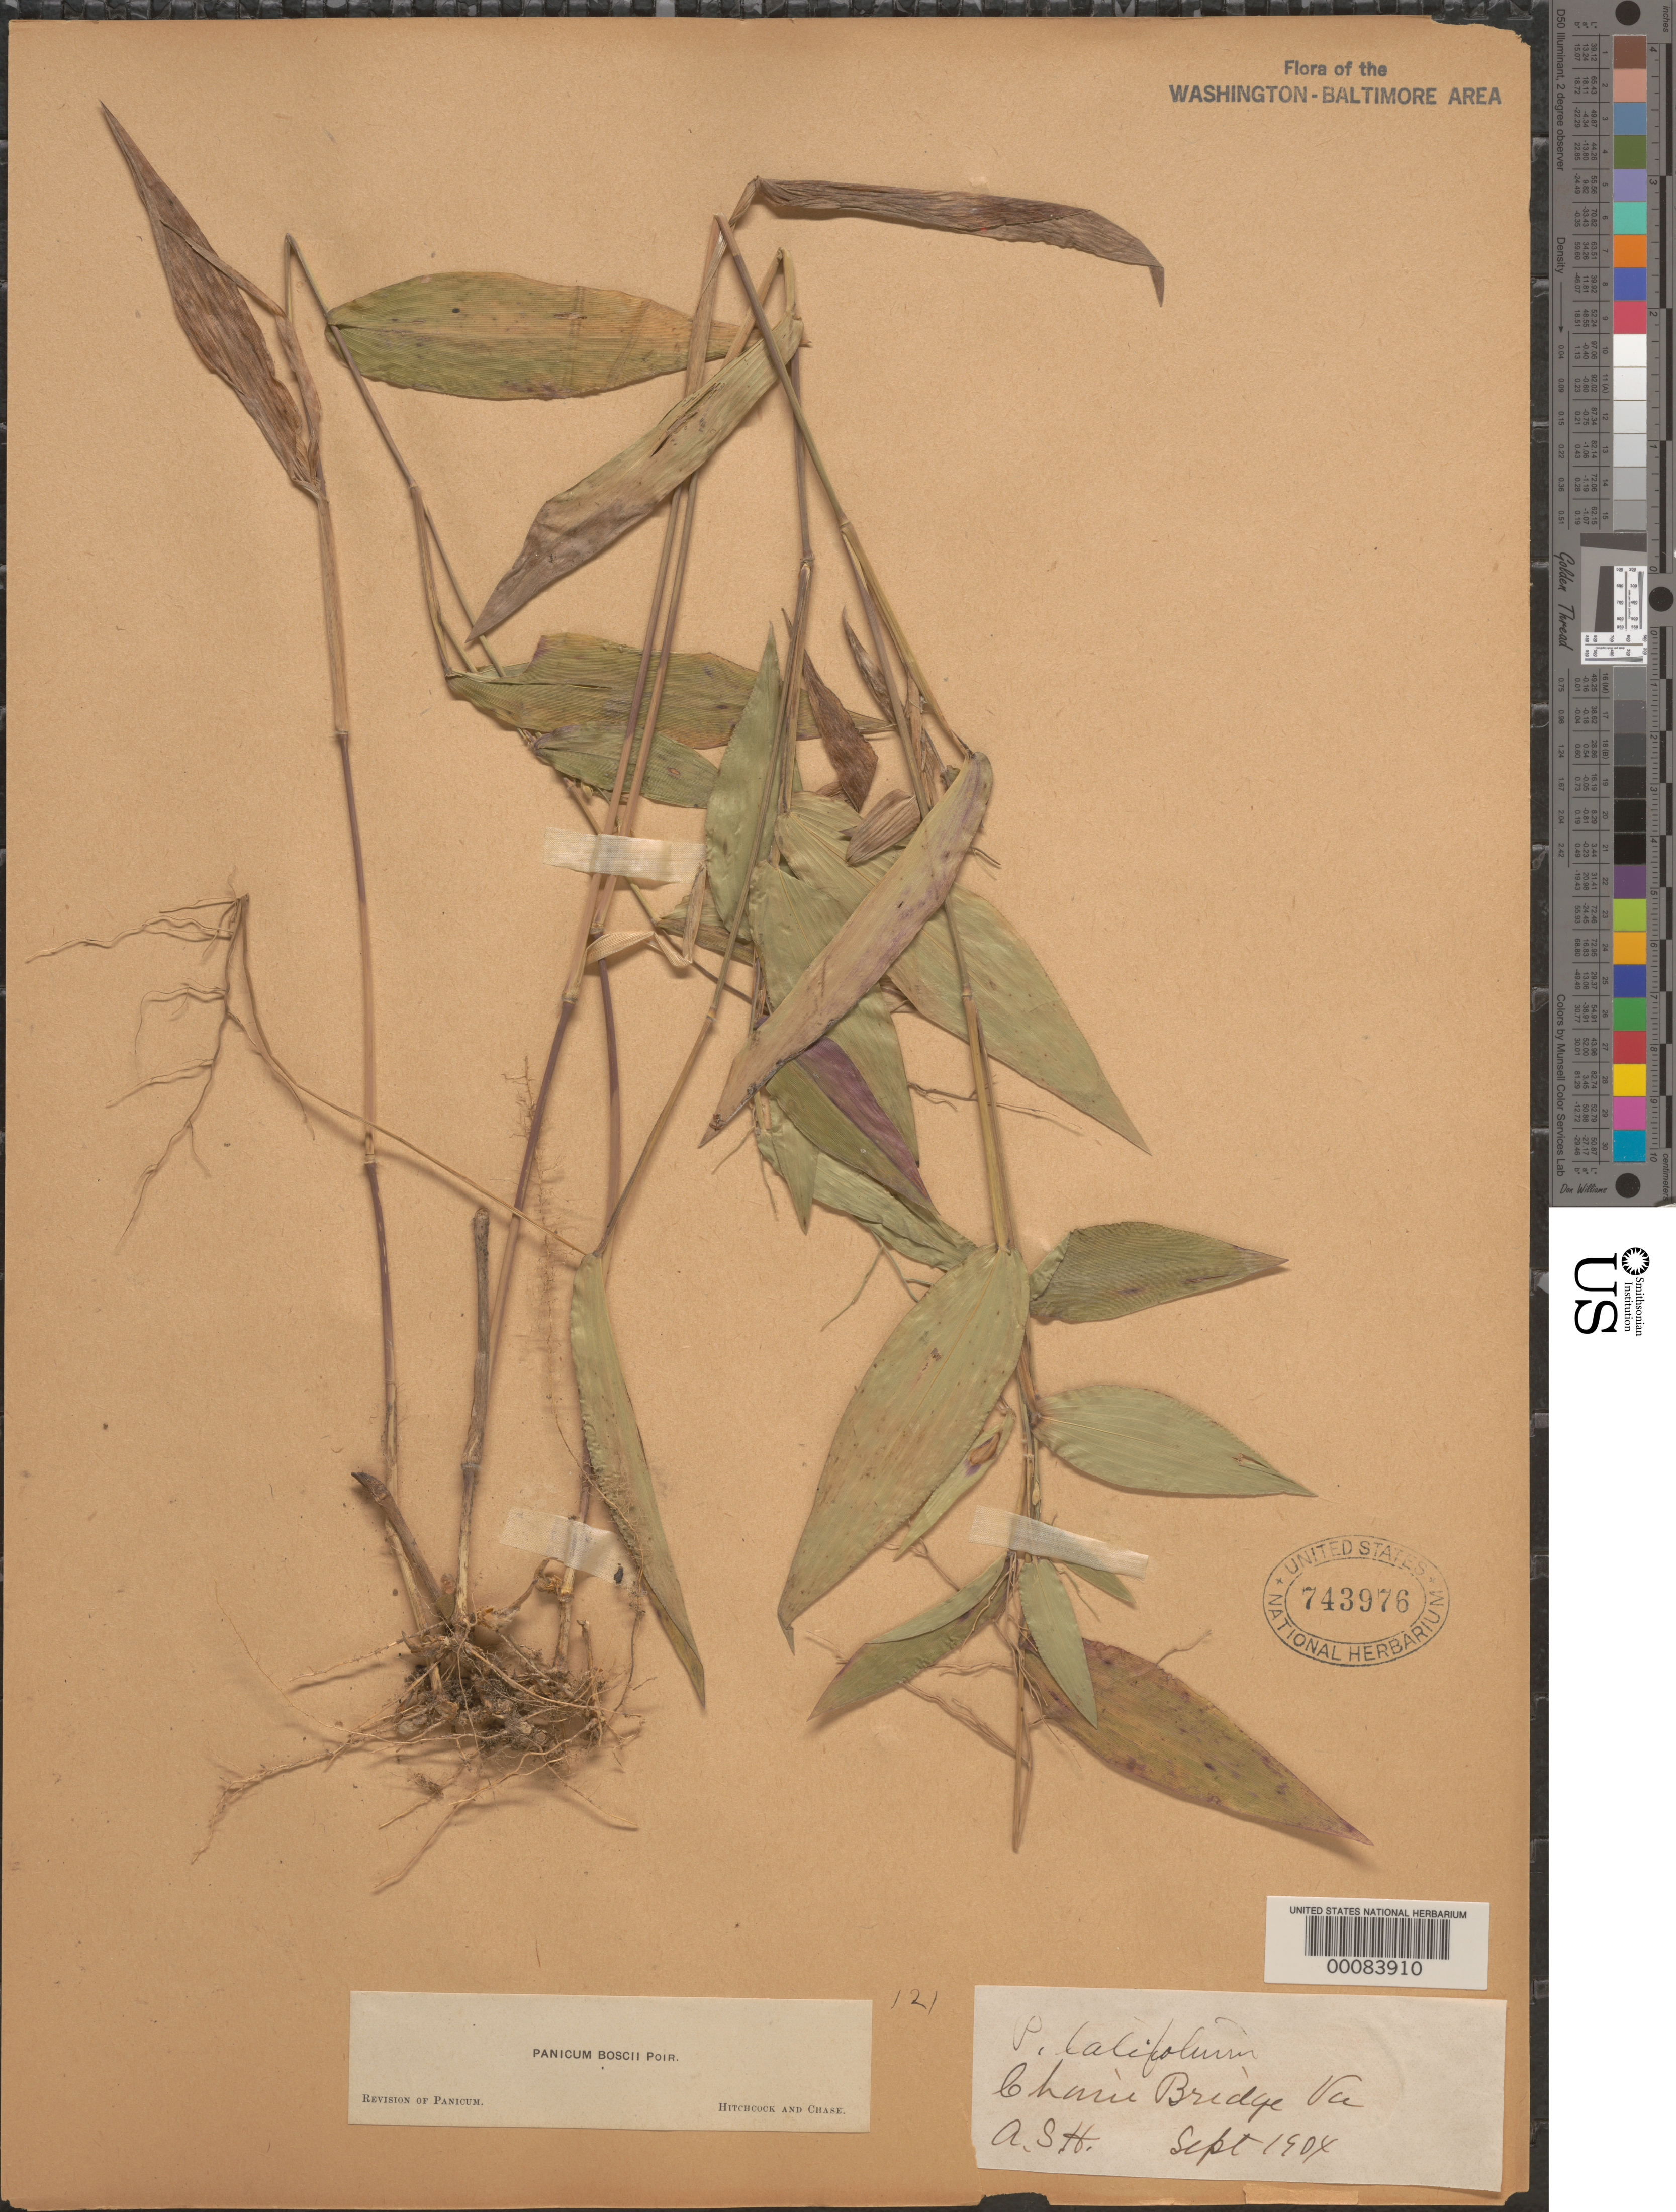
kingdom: Plantae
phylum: Tracheophyta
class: Liliopsida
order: Poales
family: Poaceae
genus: Dichanthelium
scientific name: Dichanthelium boscii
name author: (Poir.) Gould & C.A. Clark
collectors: A. S. Hitchcock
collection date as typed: Sep 1904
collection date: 1904-09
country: United States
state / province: Virginia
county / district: Fairfax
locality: Charie Bridge C. and O. Canal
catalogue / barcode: US 743976